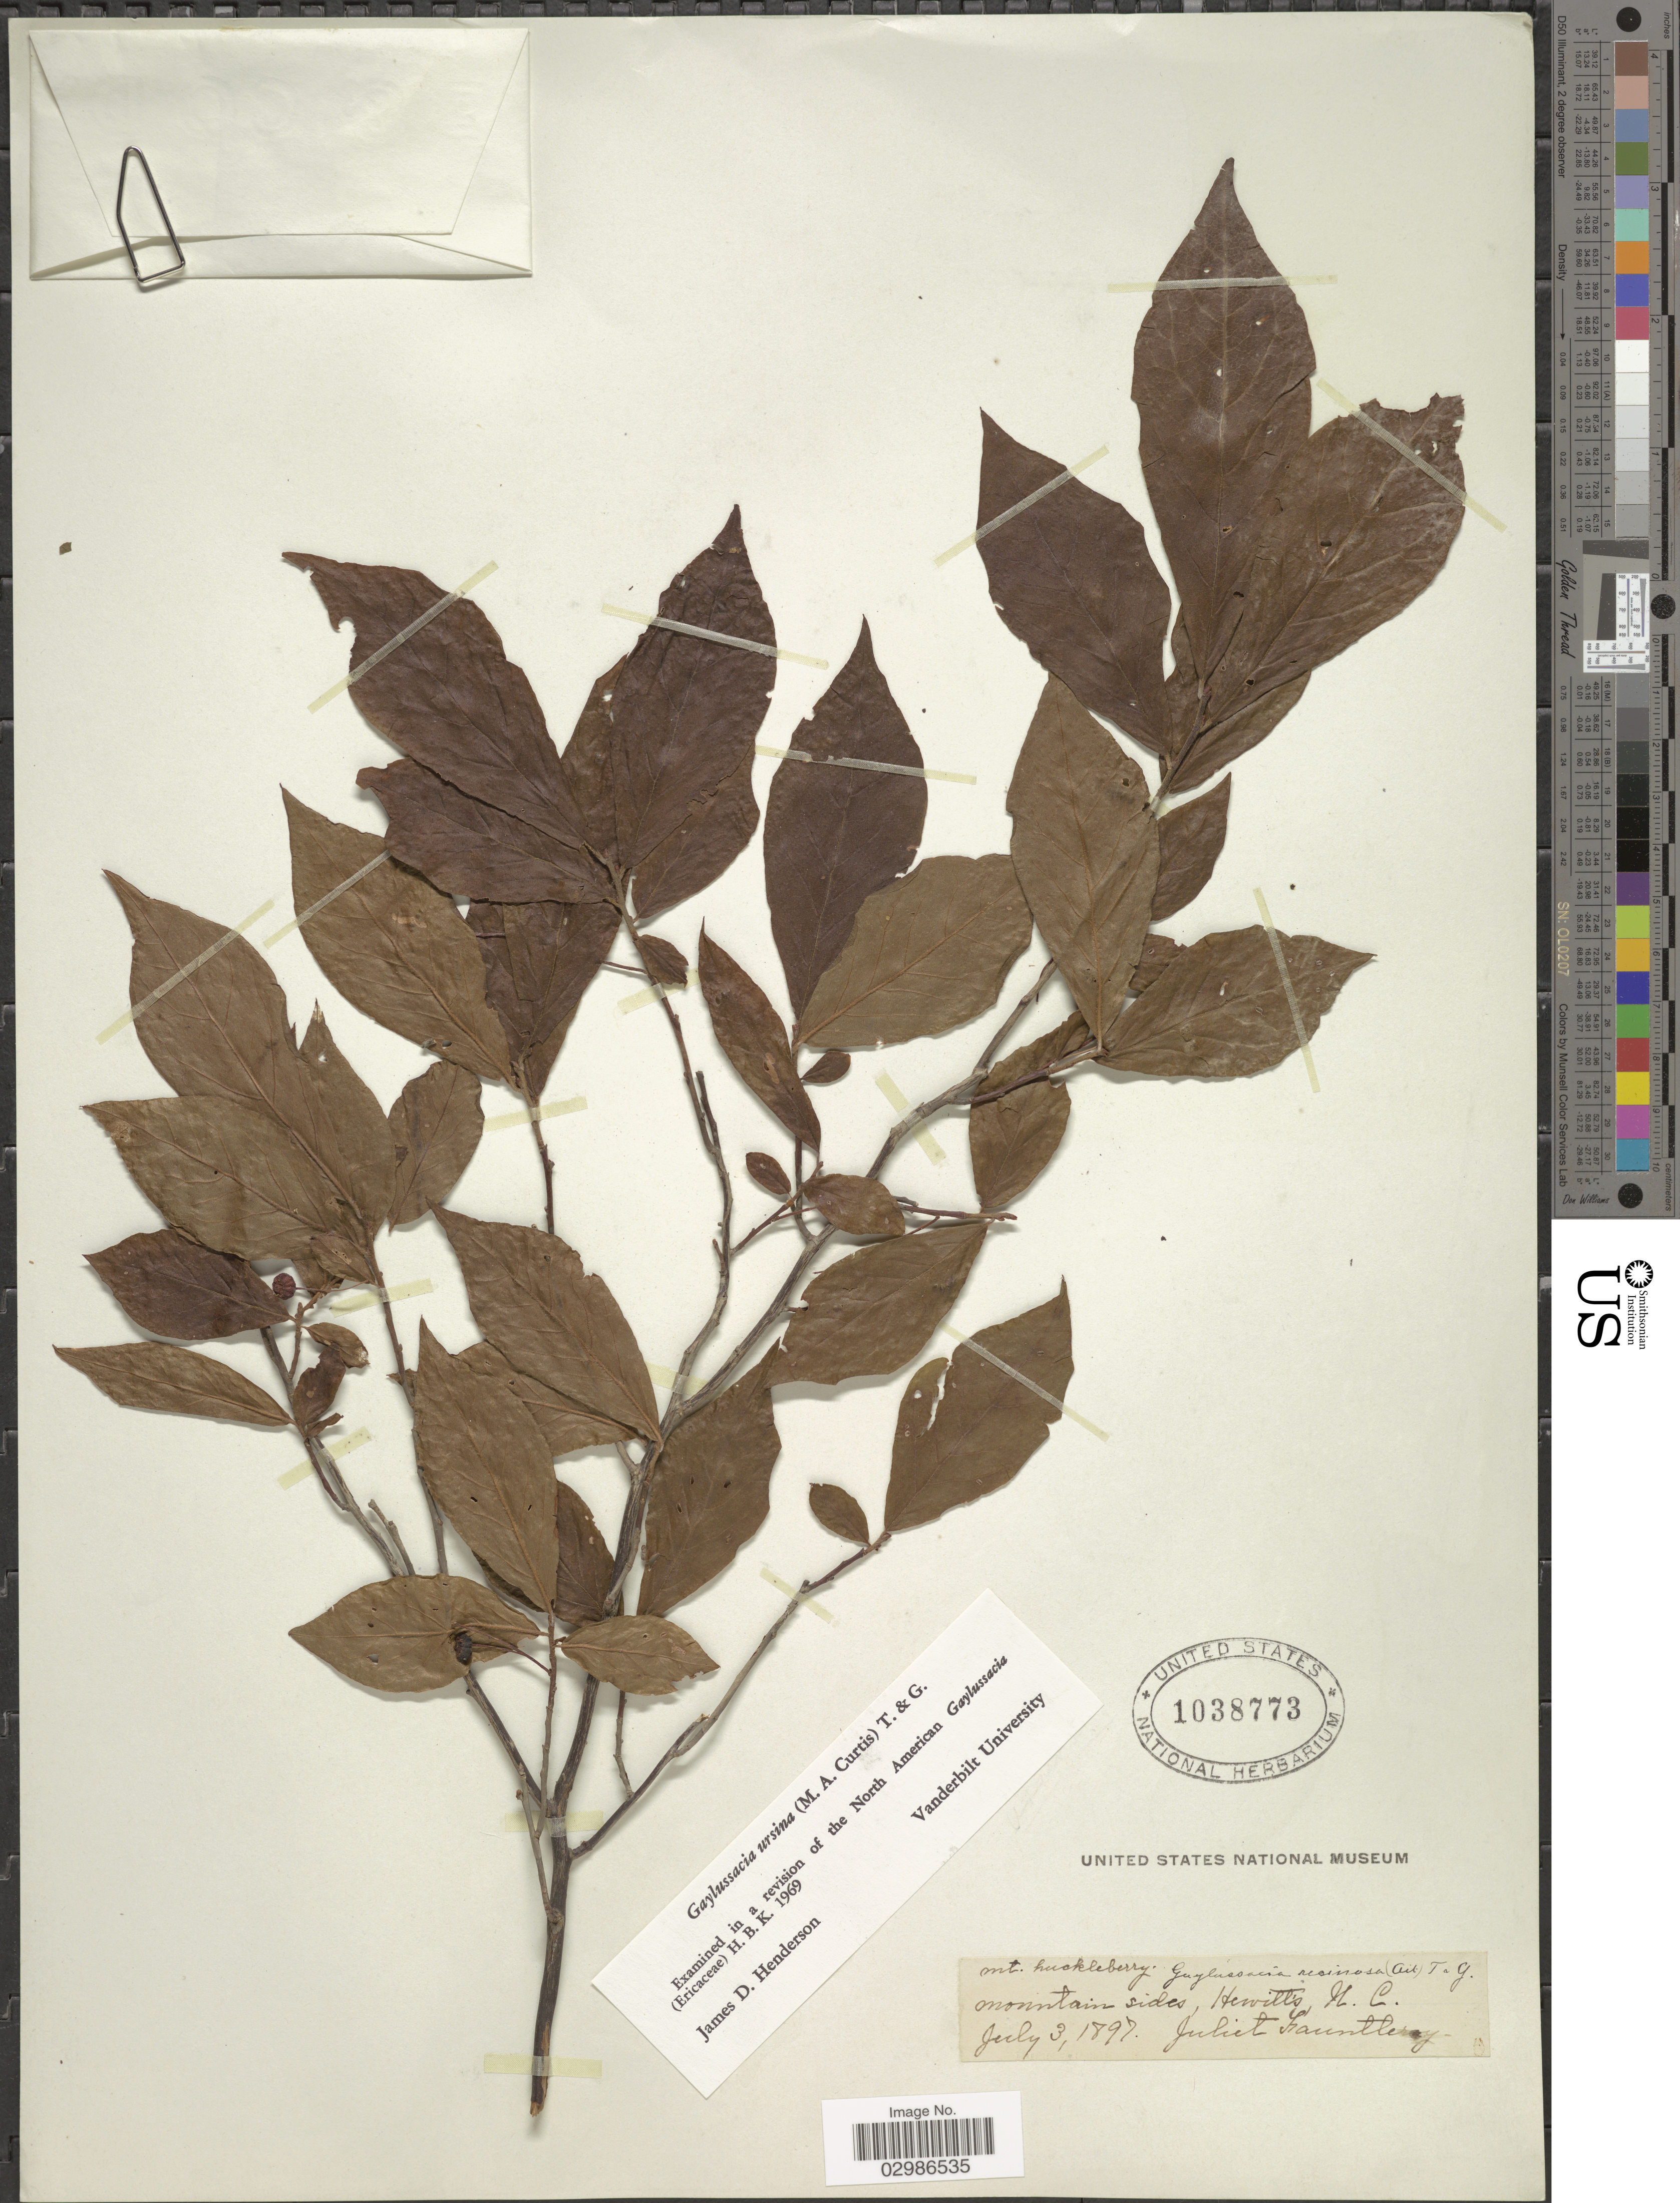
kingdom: Plantae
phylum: Tracheophyta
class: Magnoliopsida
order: Ericales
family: Ericaceae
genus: Gaylussacia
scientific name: Gaylussacia ursina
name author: (M.A. Curtis) Torr. & A. Gray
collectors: J. Fauntleroy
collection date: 1897-07-03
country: United States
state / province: North Carolina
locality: Hewitt's, N. C.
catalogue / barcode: US 1038773